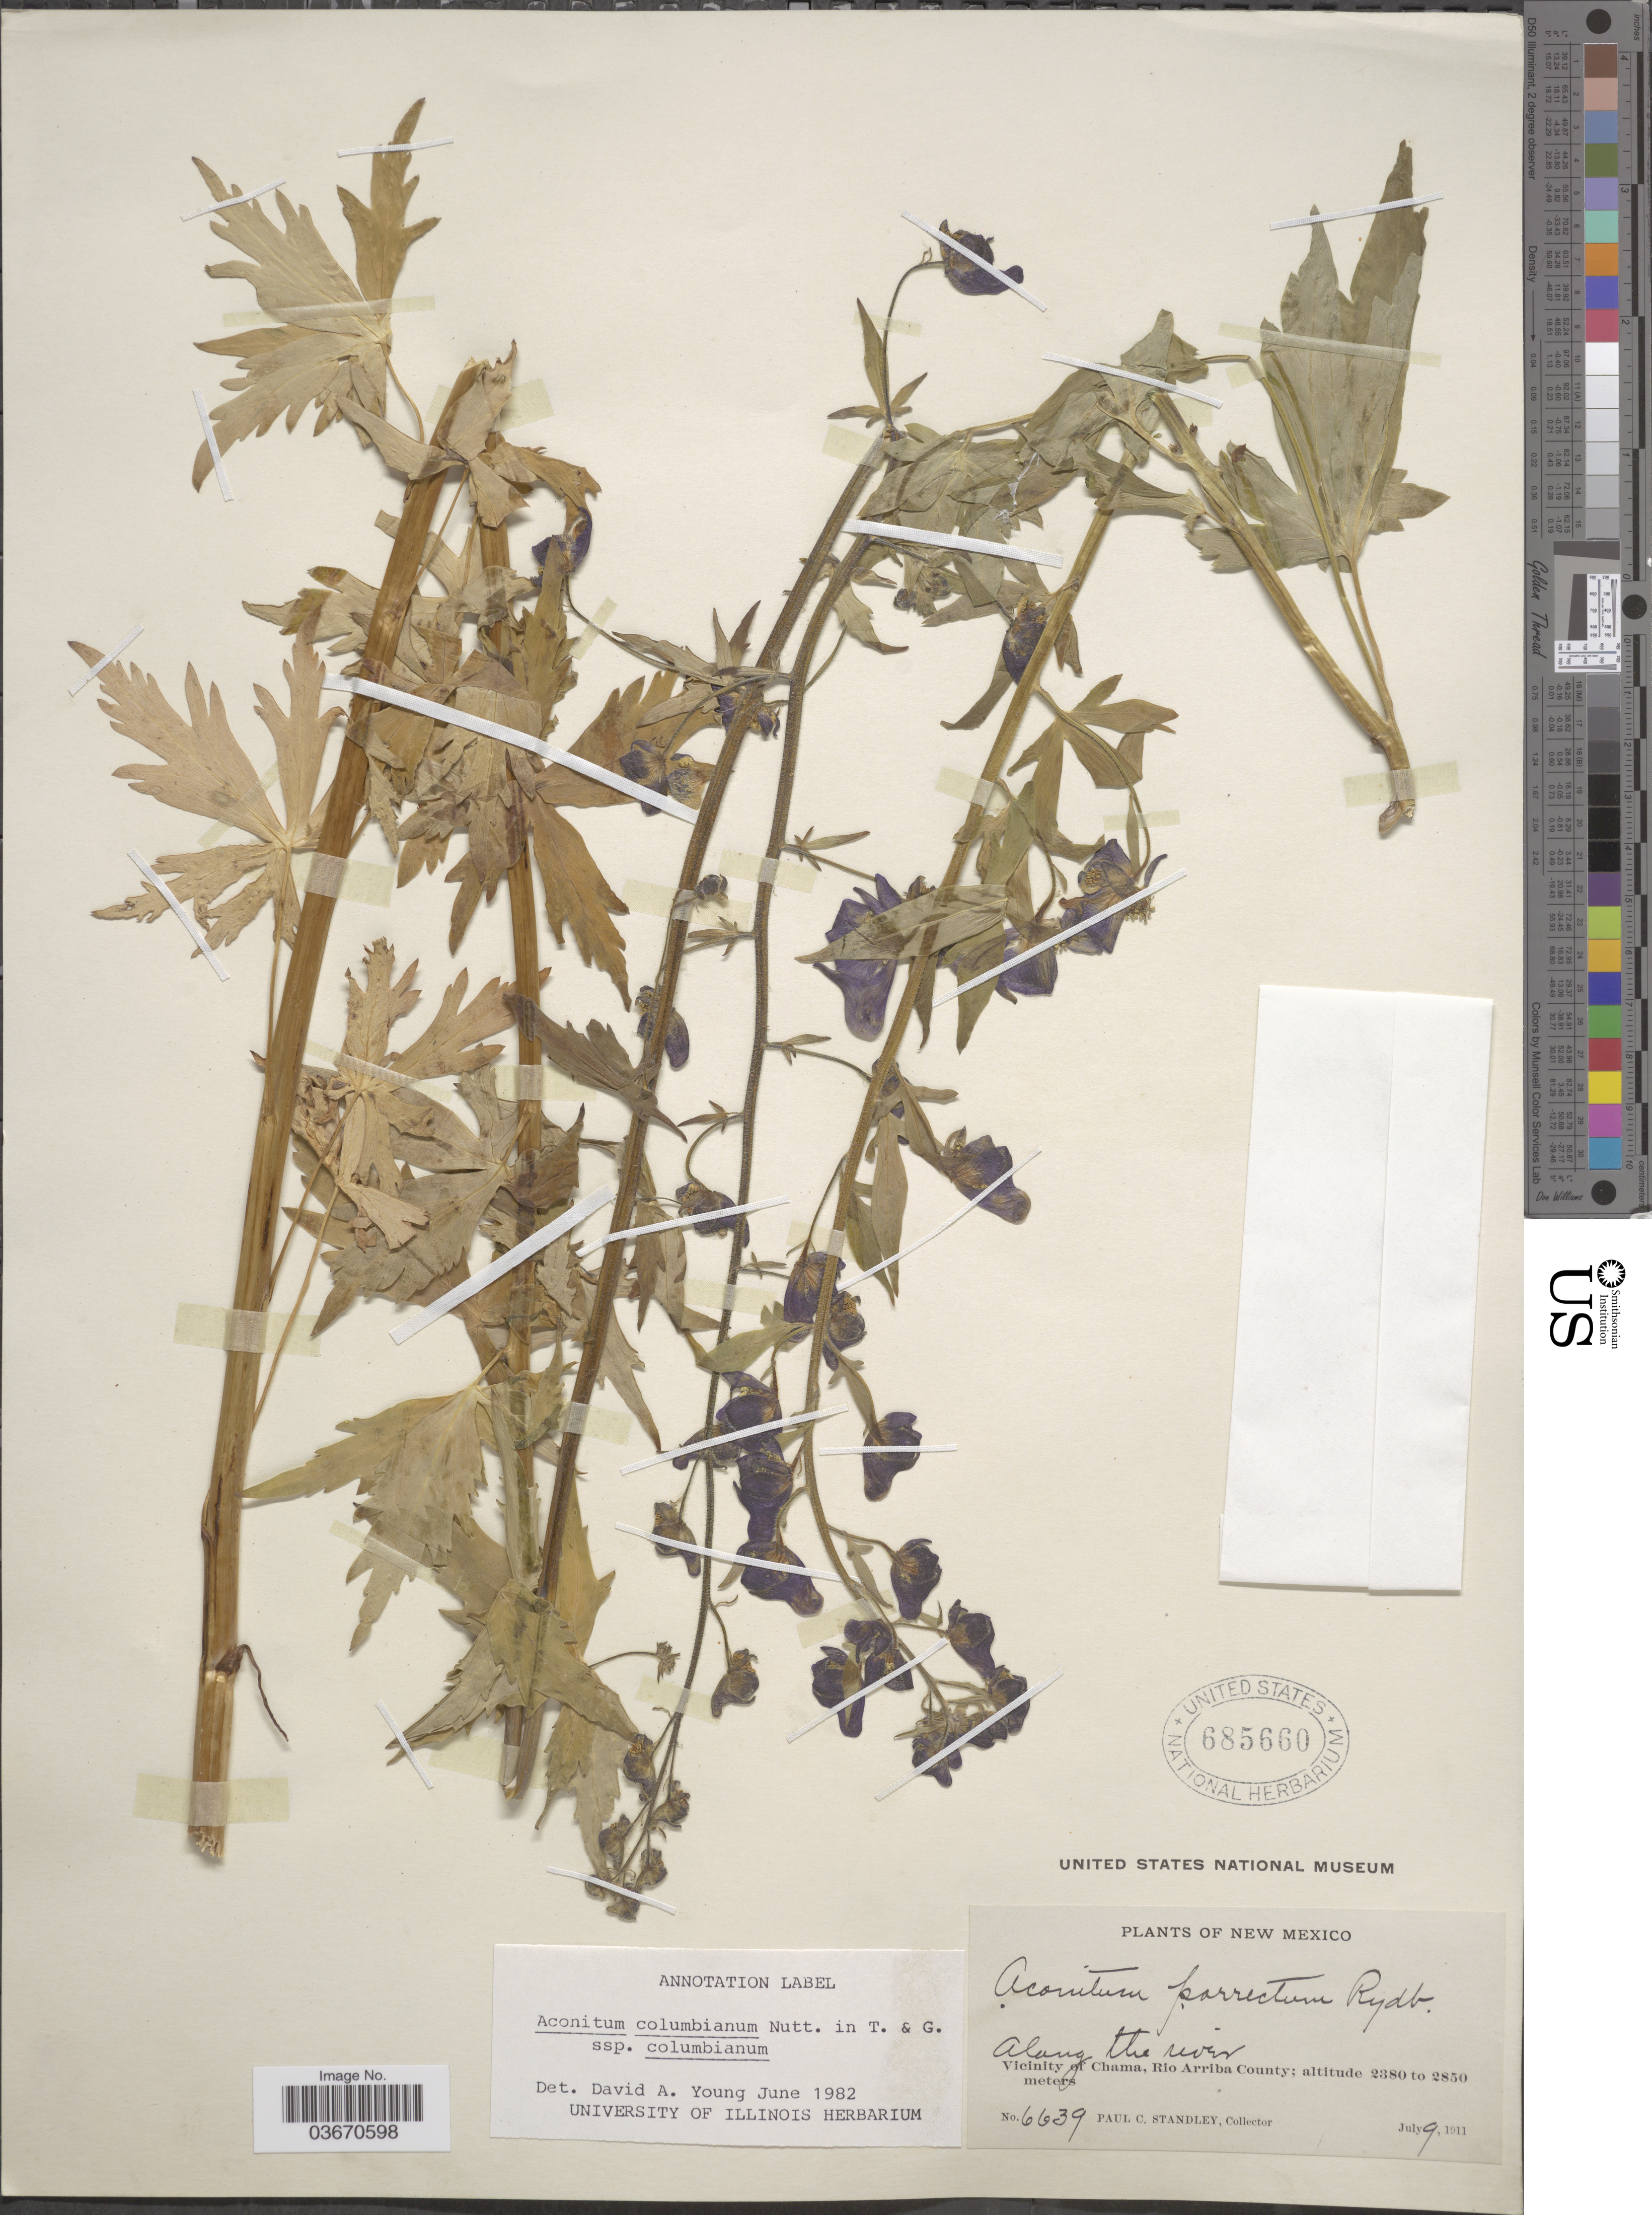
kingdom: Plantae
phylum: Tracheophyta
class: Magnoliopsida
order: Ranunculales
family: Ranunculaceae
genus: Aconitum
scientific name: Aconitum columbianum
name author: Nutt.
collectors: P. C. Standley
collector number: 6639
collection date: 1911-07-09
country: United States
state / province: New Mexico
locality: Along the river. Vicinity of Chama, Rio Arriba County.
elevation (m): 2380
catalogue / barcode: US 685660